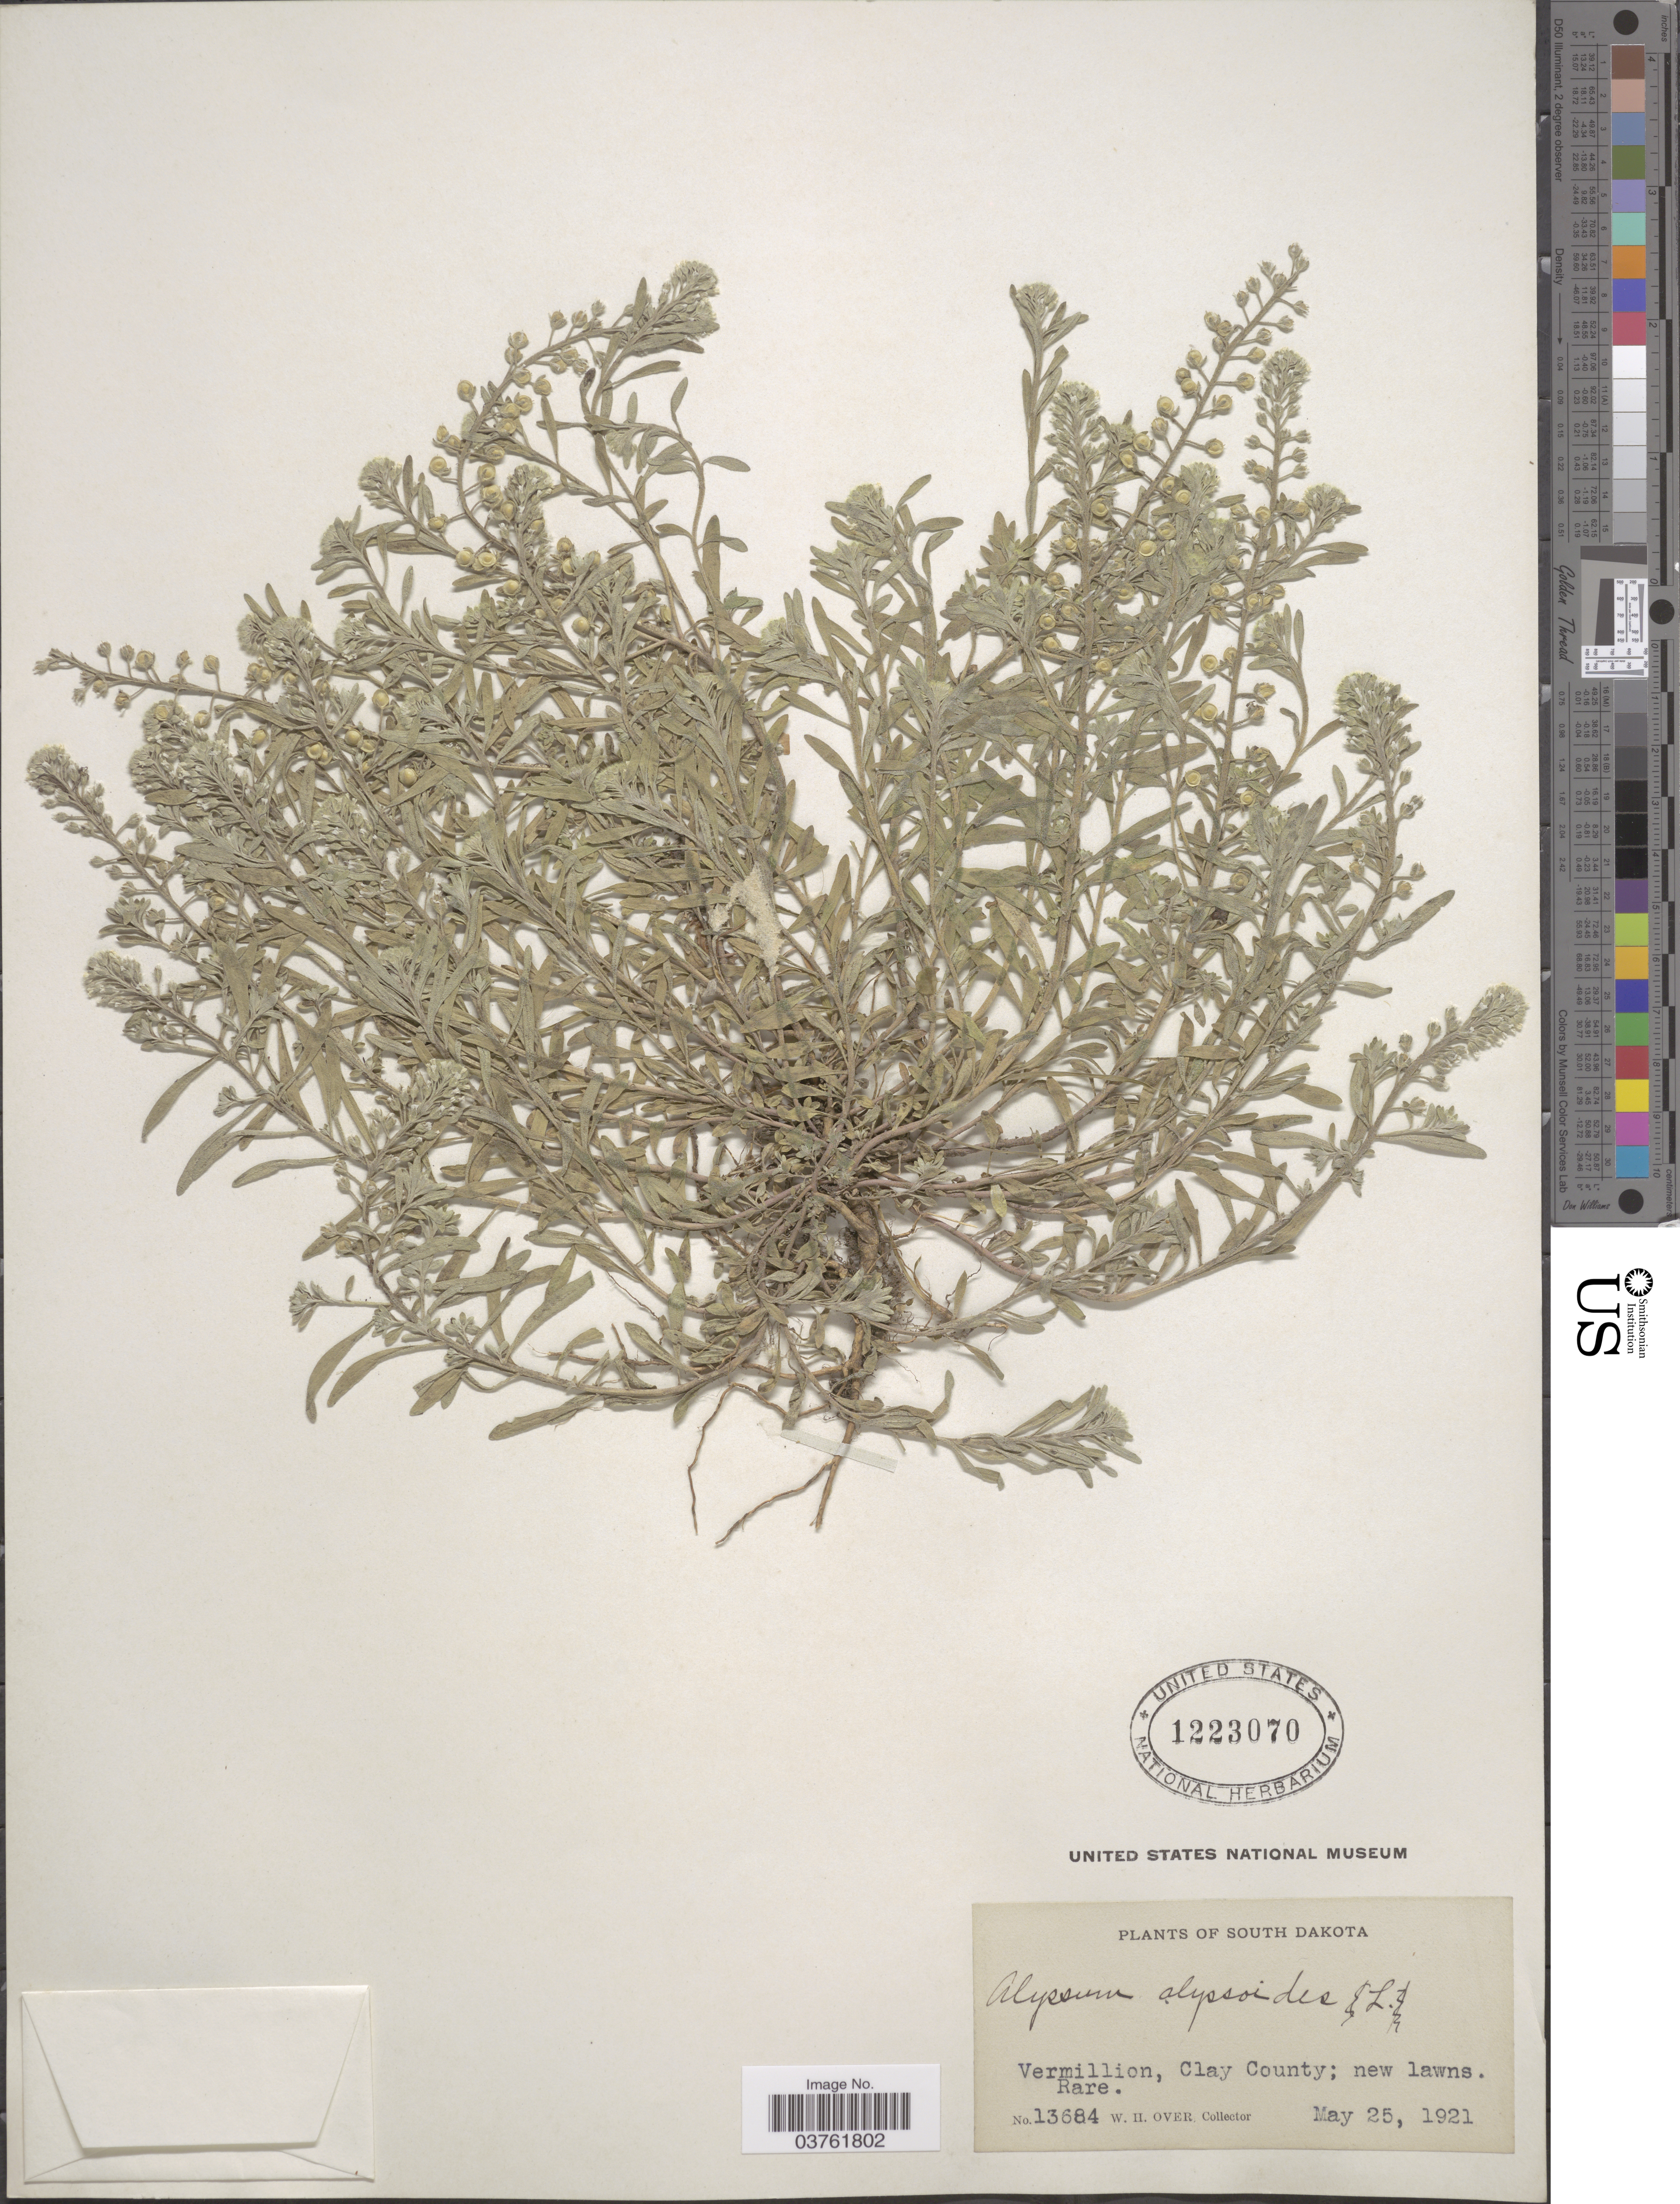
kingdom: Plantae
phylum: Tracheophyta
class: Magnoliopsida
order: Brassicales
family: Brassicaceae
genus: Alyssum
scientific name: Alyssum alyssoides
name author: (L.) L.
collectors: W. Over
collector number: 13684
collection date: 1921-05-25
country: United States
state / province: South Dakota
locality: Vermillion, Clay County; new lawns.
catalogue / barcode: US 1223070